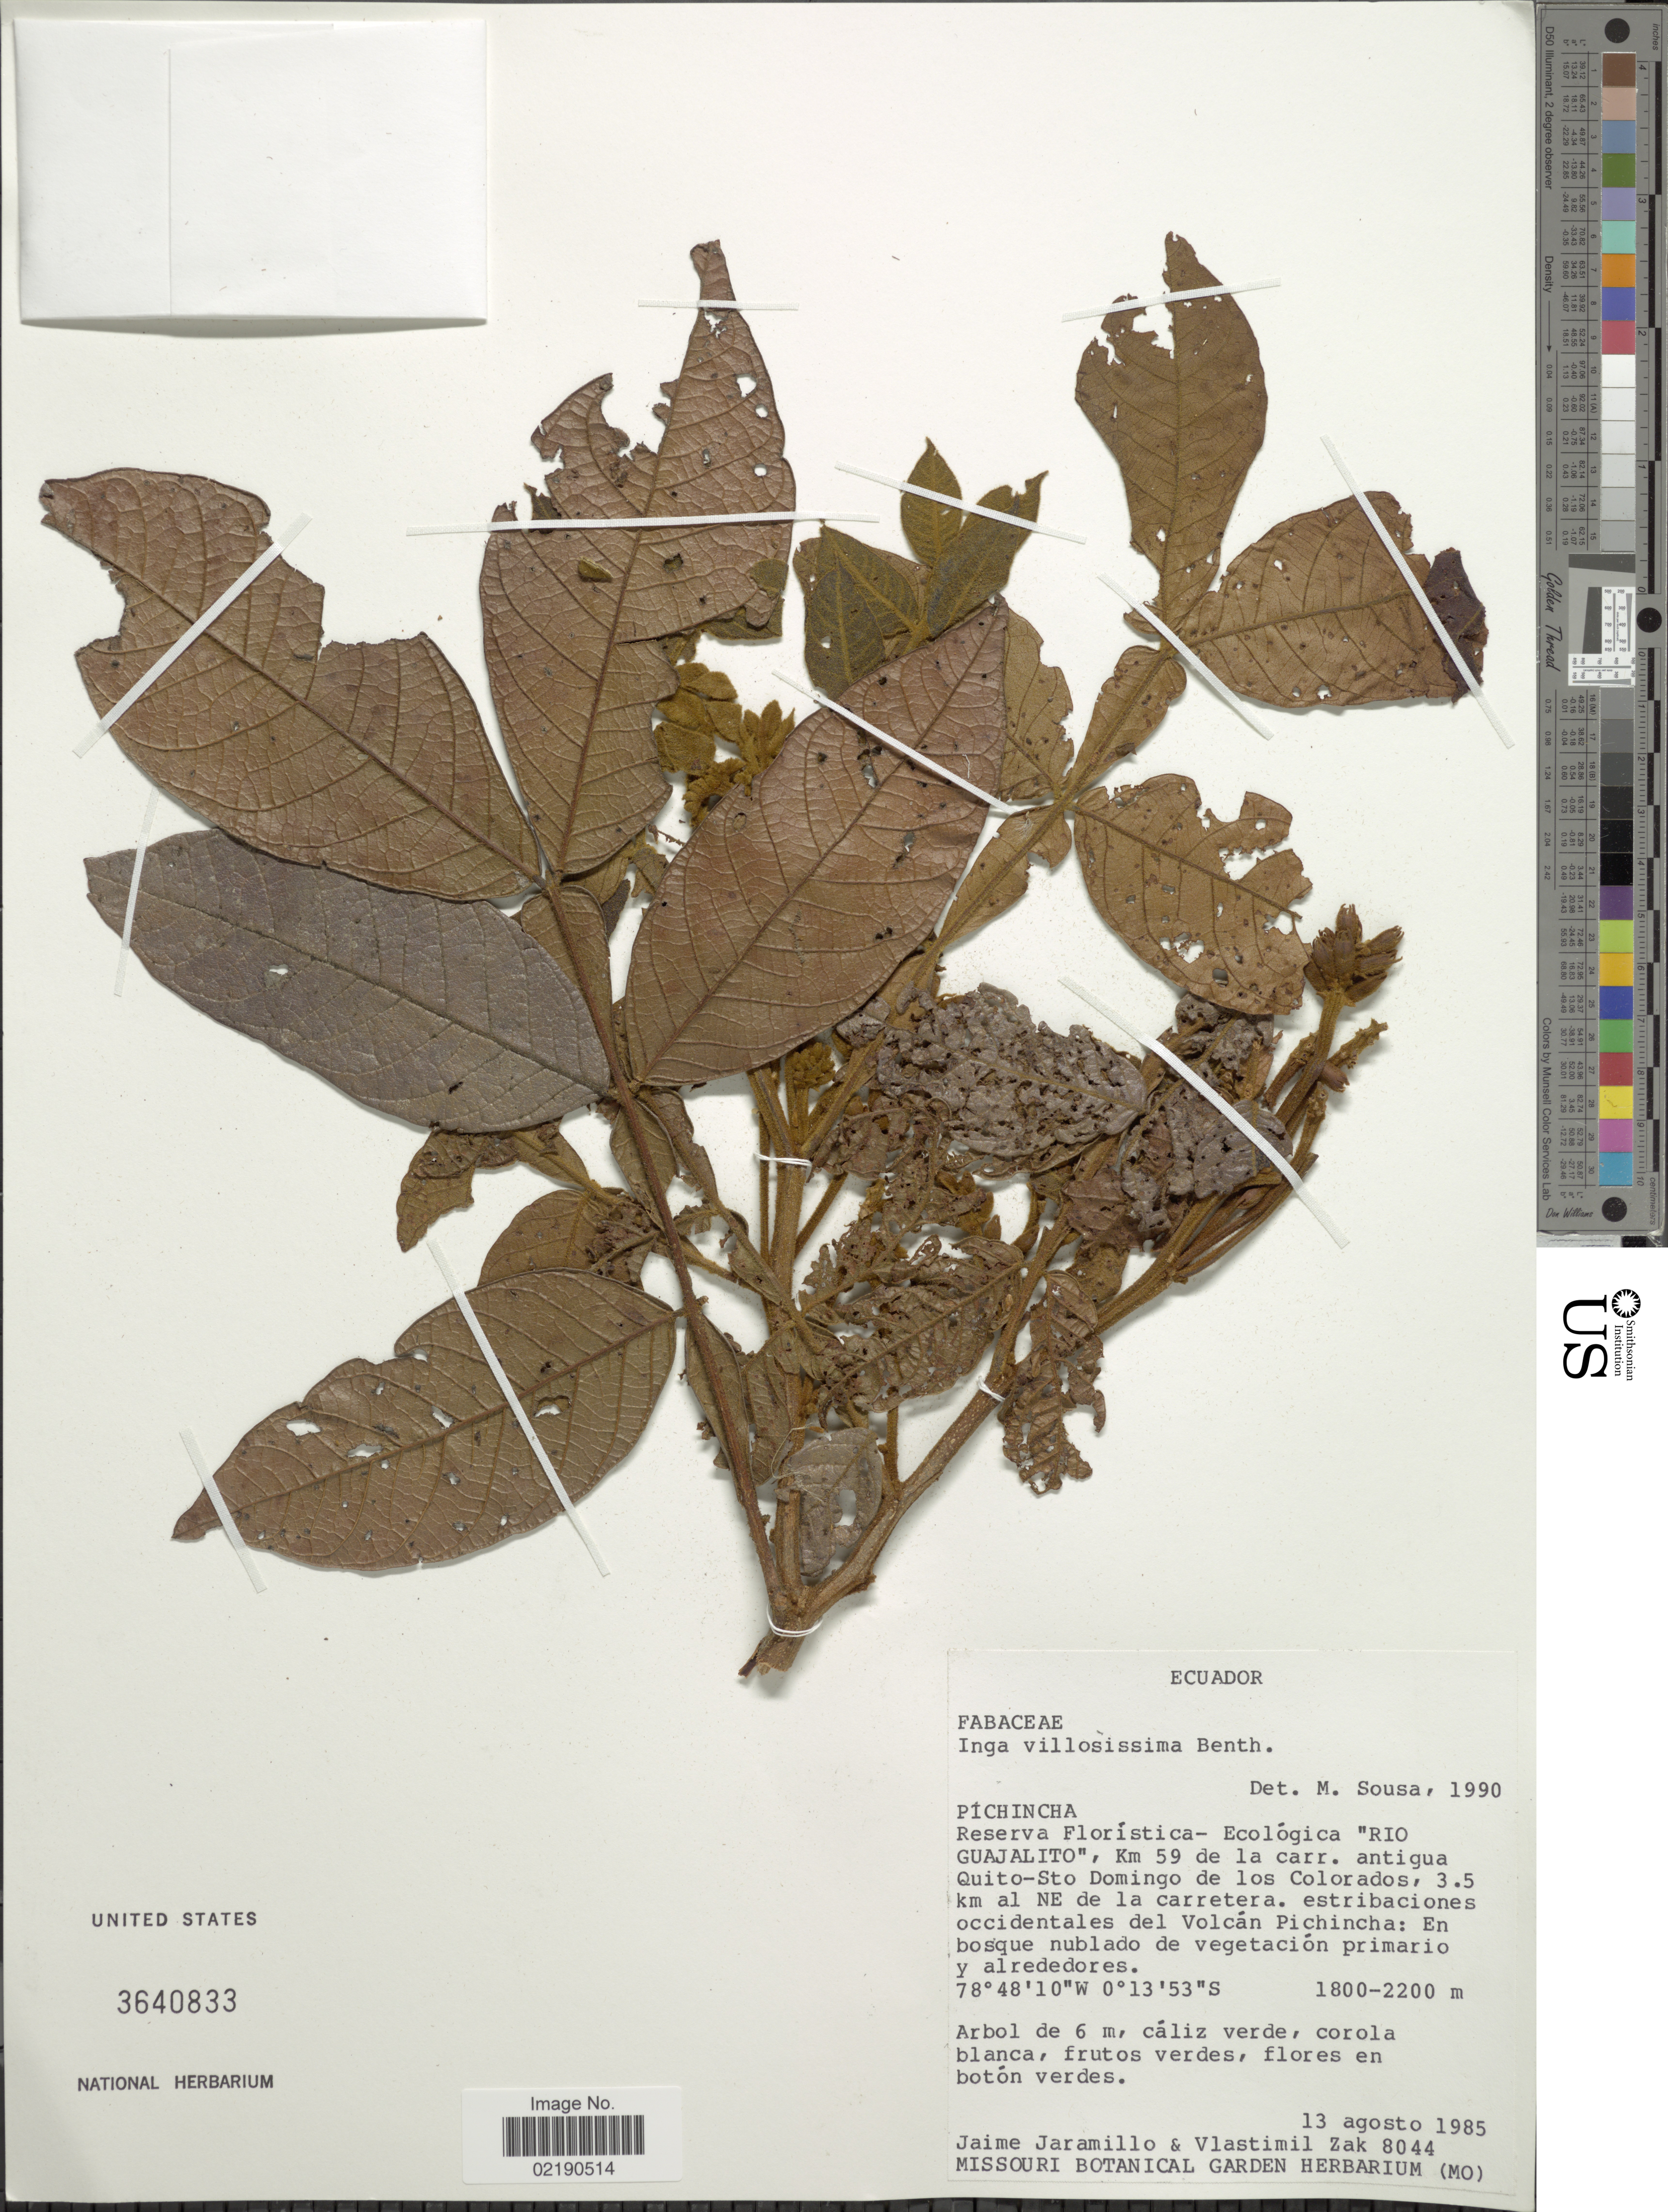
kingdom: Plantae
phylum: Tracheophyta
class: Magnoliopsida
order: Fabales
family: Fabaceae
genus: Inga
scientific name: Inga villosissima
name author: Benth.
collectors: J. Jaramillo & V. Zak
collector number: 8044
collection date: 1985-08-13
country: Ecuador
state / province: Pichincha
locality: Reserva Floristica - Ecologica "Rio Guajalito", Km 59 de la carr. antigua Quito - Sto Domingo de los Colorados, 3.5 km al NE de la carretera. estribaciones occidentales del Volcan Pichincha: En bosque nublado de vegetacion primario y alrededores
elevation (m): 1800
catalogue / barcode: US 3640833